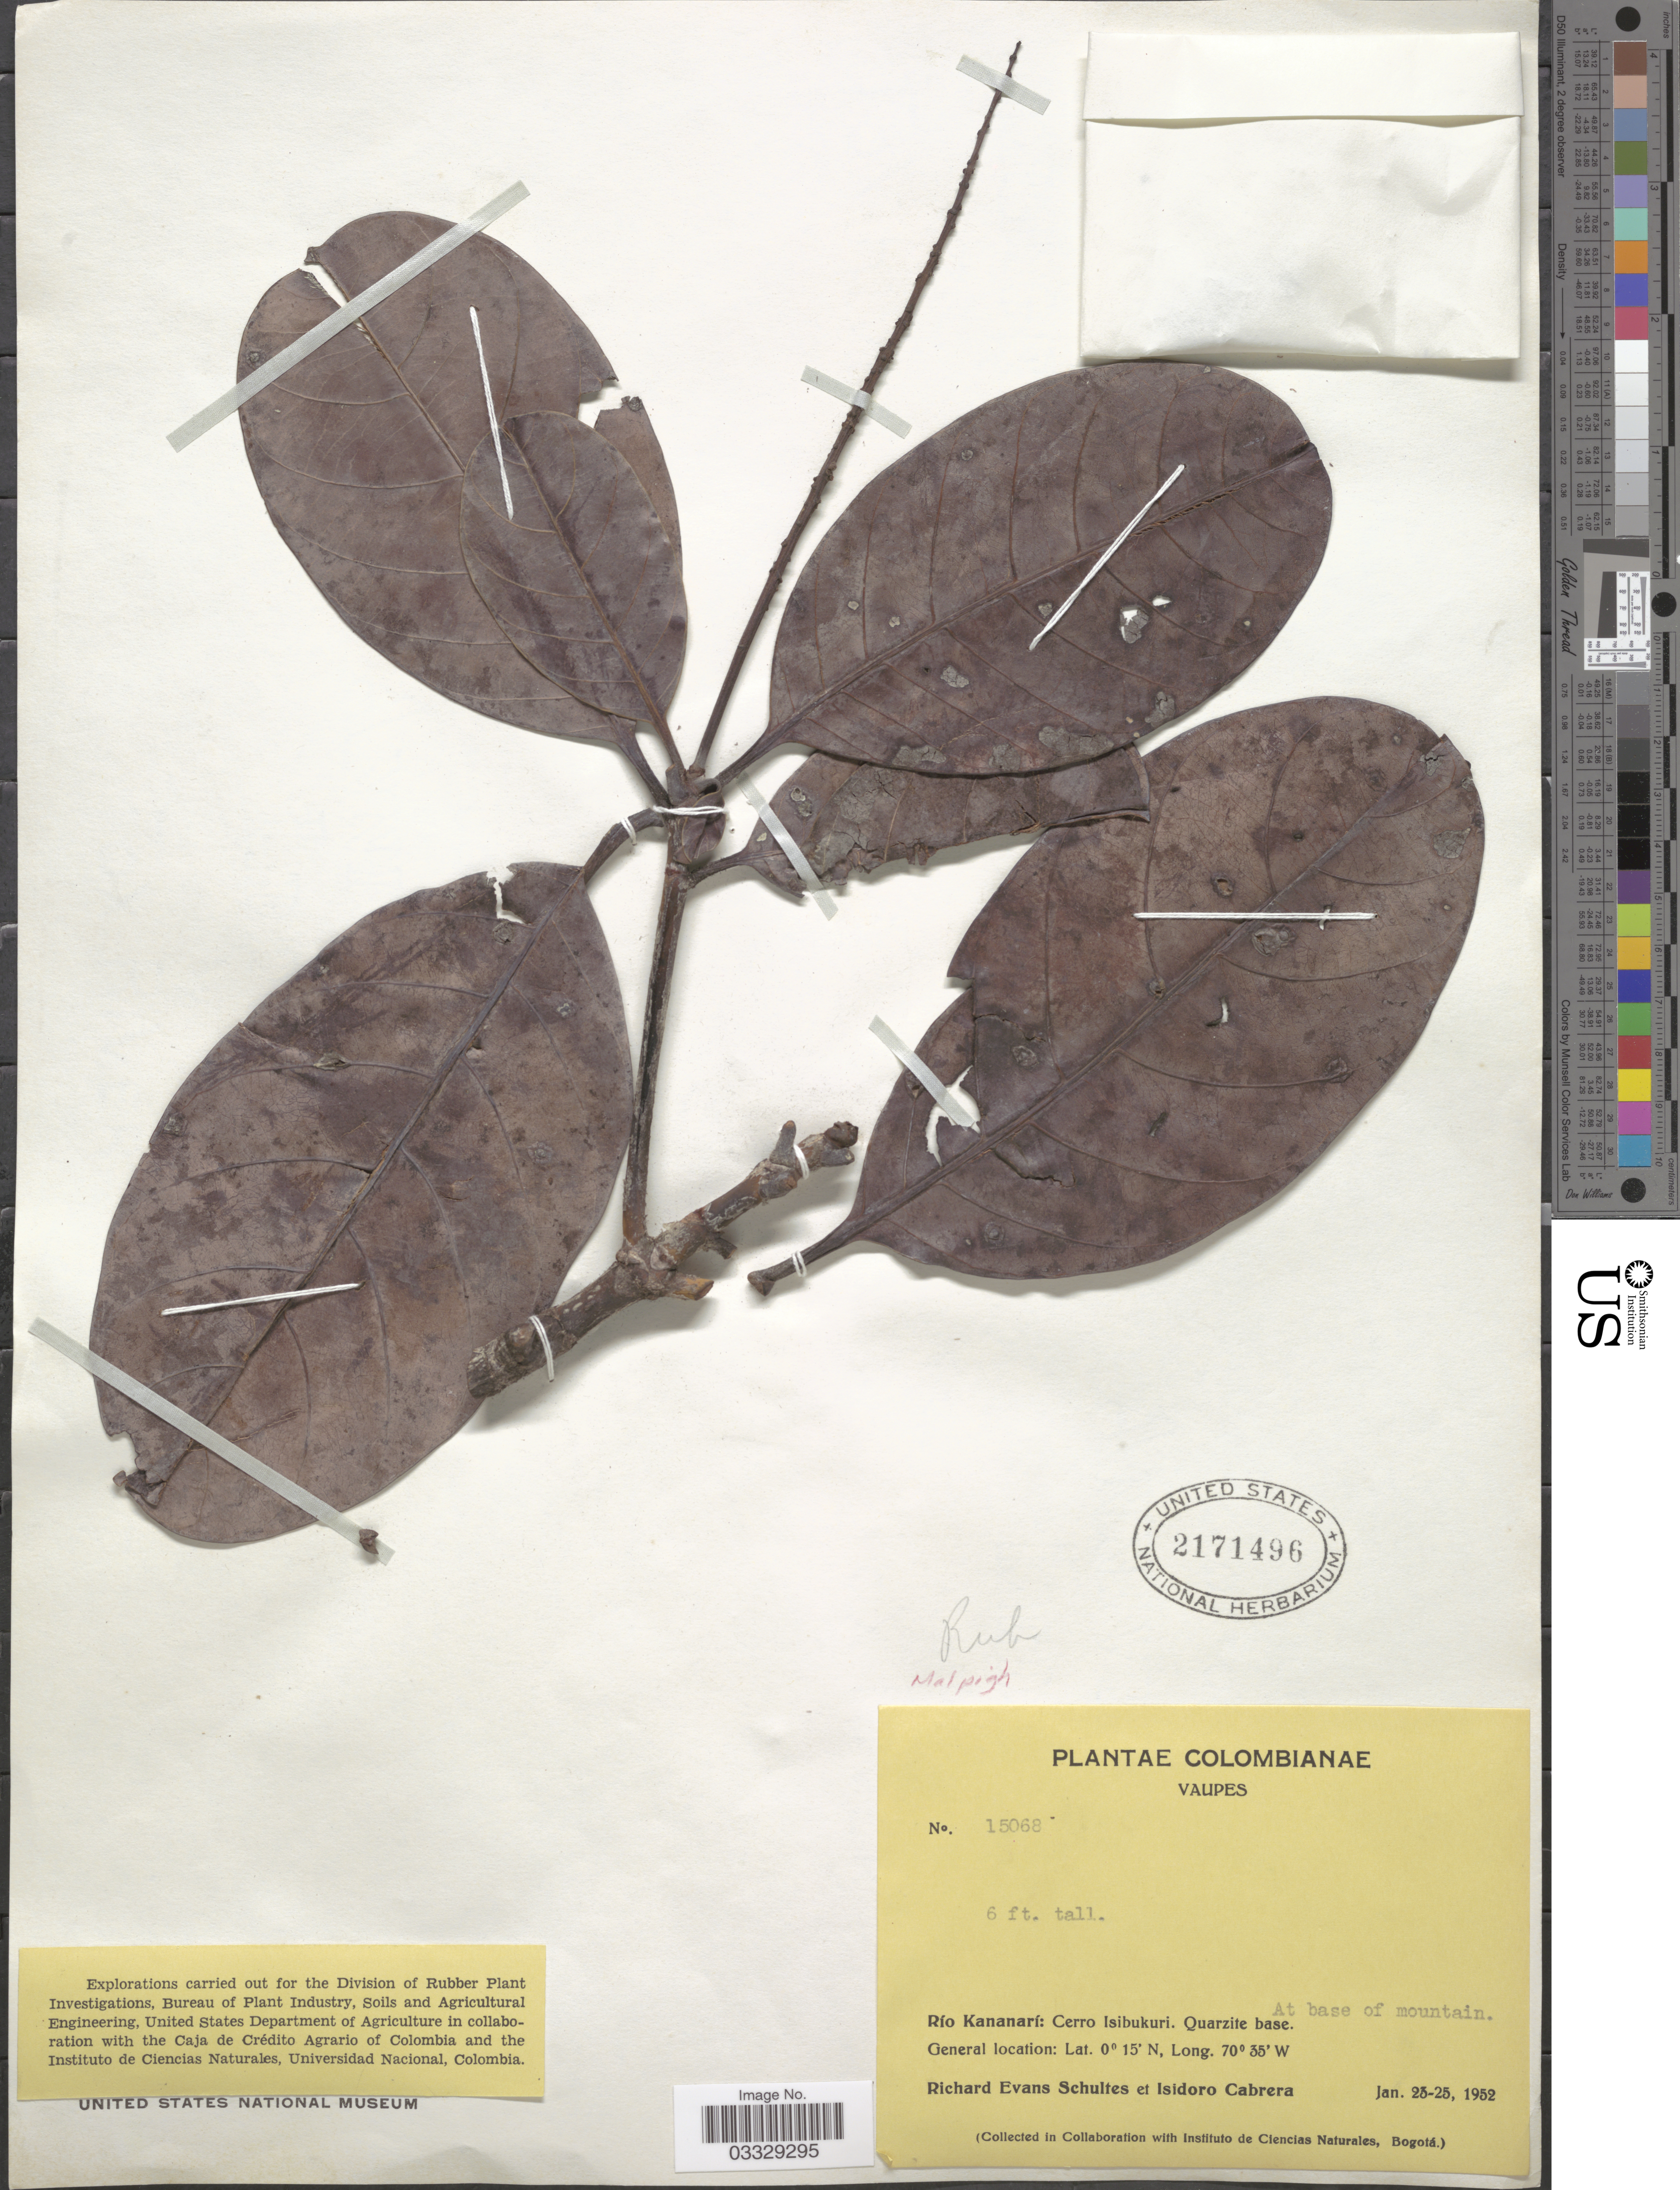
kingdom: Plantae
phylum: Tracheophyta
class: Magnoliopsida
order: Malpighiales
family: Malpighiaceae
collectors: R. E. Schultes & I. Cabrera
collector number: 15068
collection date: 1952-01-23/1952-01-25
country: Colombia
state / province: Vaupés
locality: Río Kananarí: Cerro Isibukuri. Quarzite base. At base of mountain.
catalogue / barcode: US 2171496